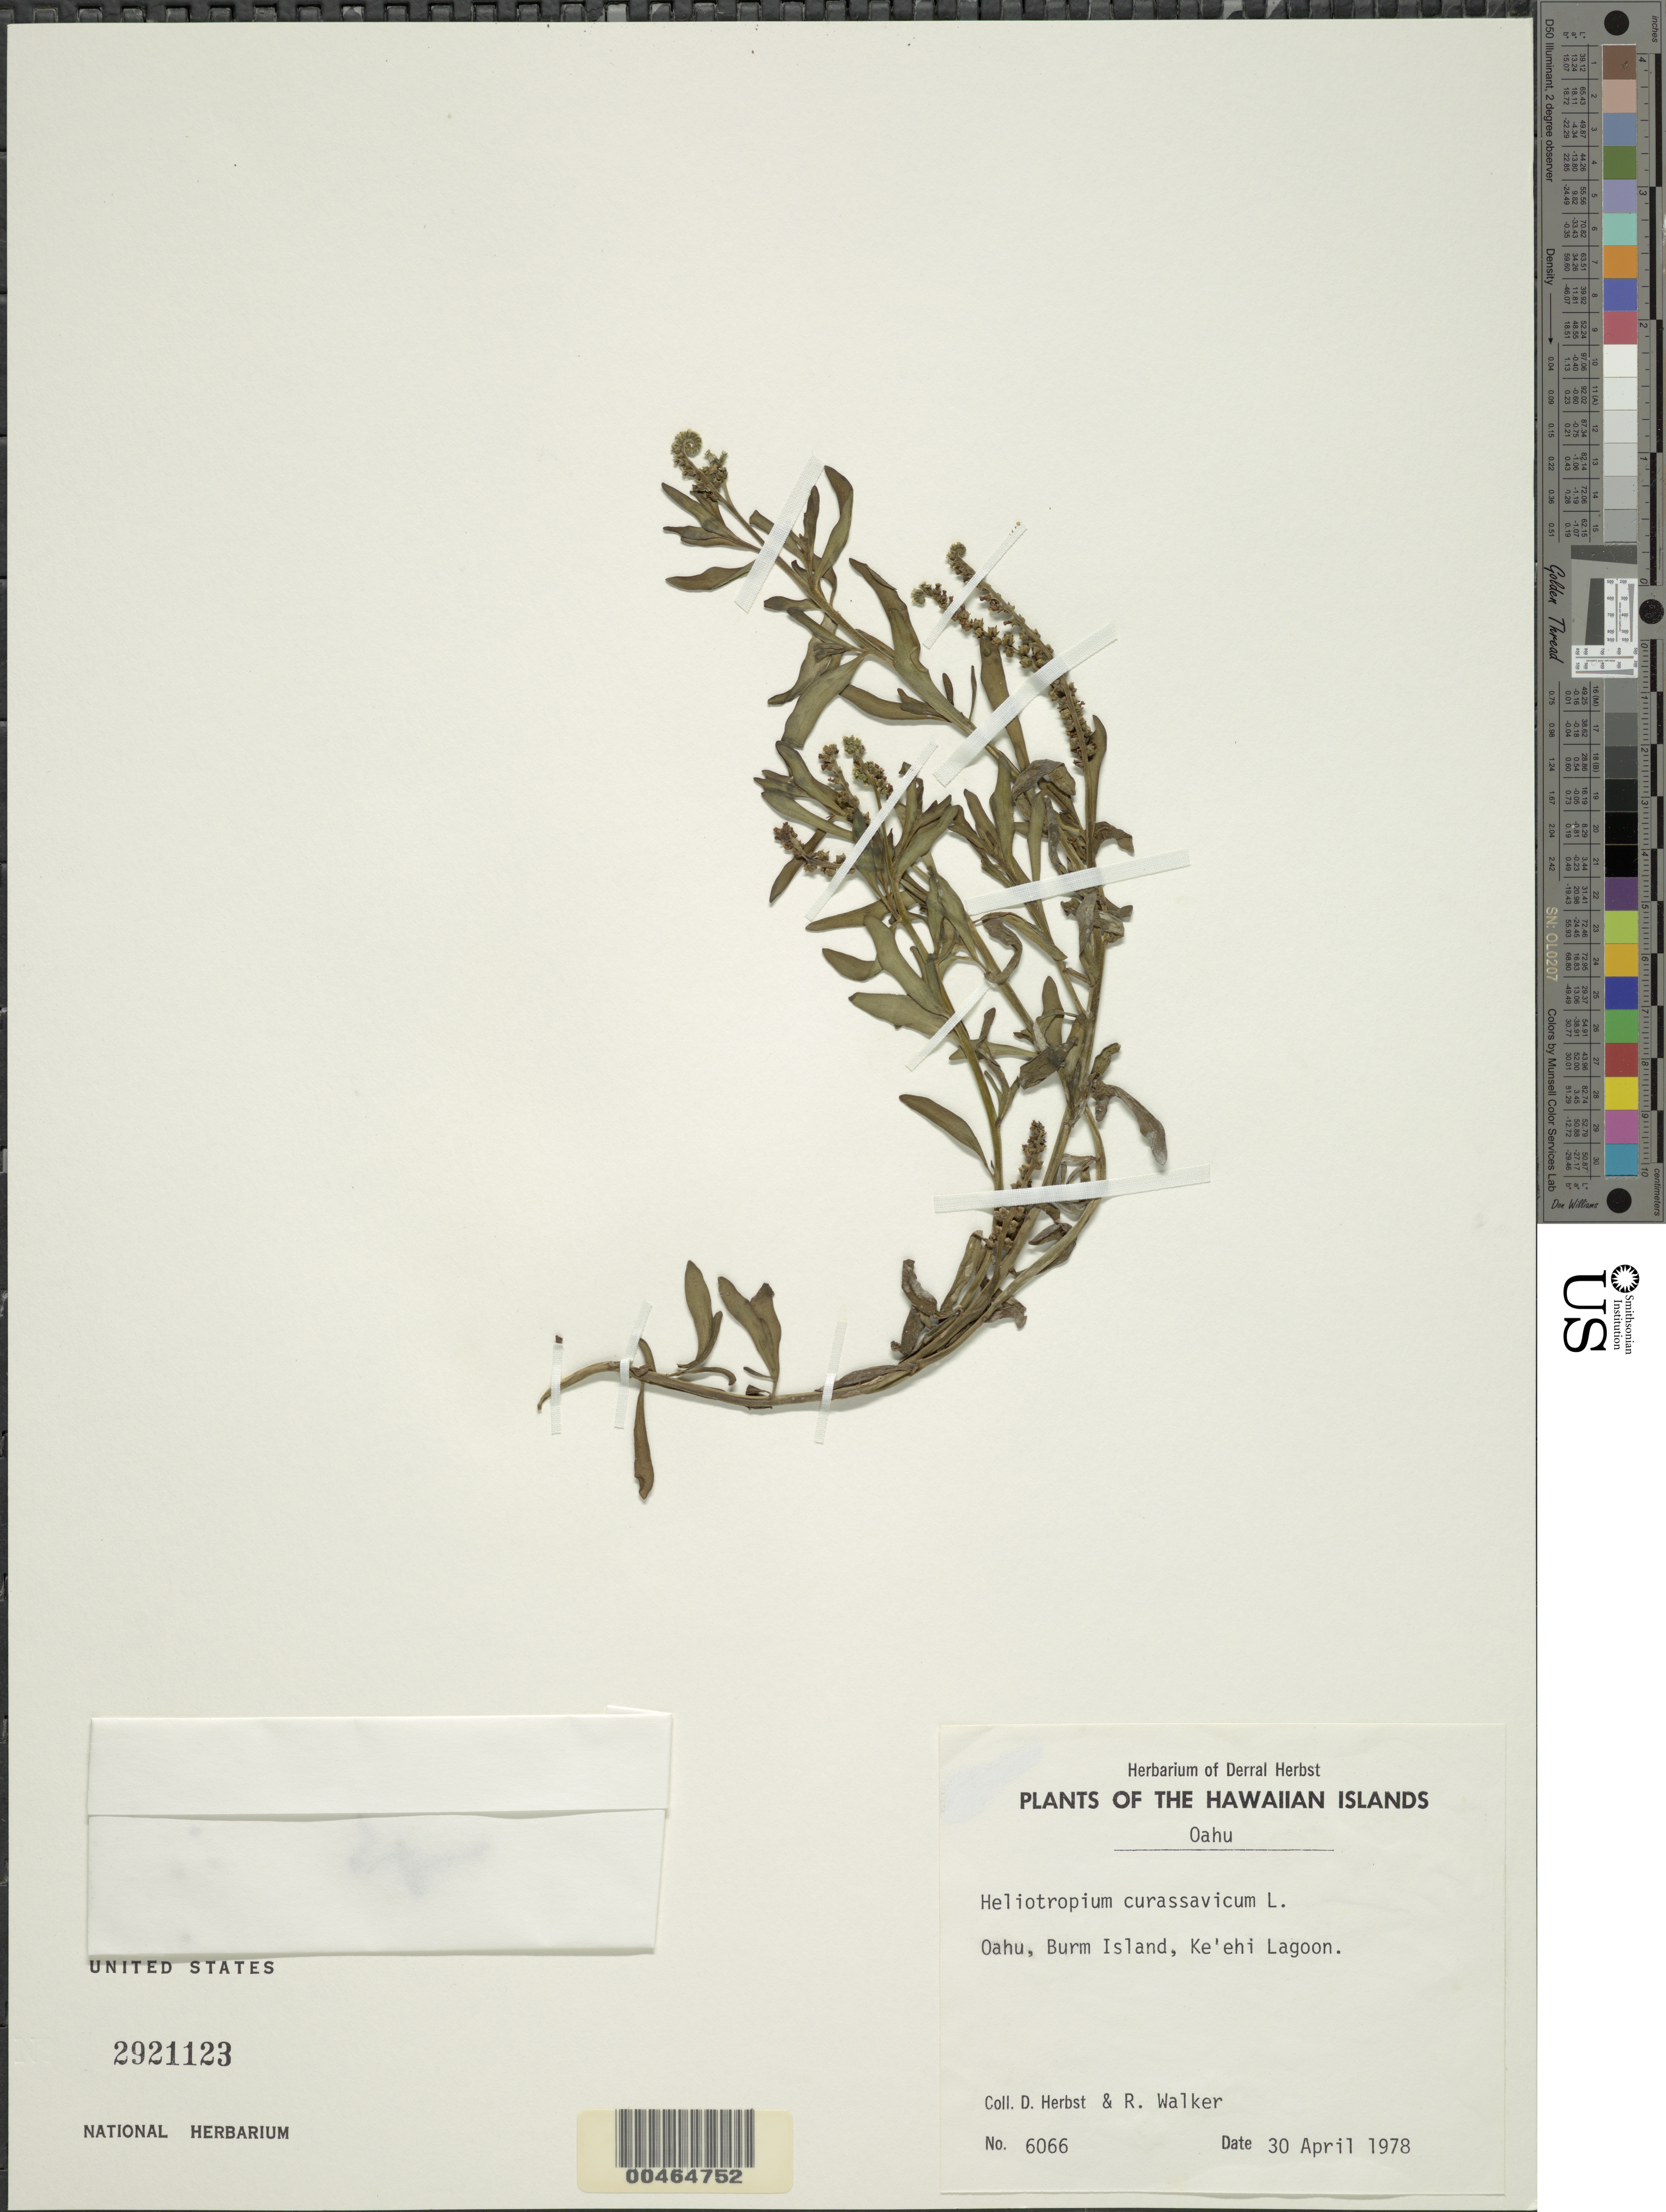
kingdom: Plantae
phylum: Tracheophyta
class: Magnoliopsida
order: Boraginales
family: Heliotropiaceae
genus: Heliotropium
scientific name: Heliotropium curassavicum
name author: L.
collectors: D. R. Herbst & R. Walker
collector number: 6066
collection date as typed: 30 Apr 1978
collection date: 1978-04-30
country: United States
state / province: Hawaii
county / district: Kauai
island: Kaua'i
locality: Burm Island, Keehi Lagoon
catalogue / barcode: US 2921123